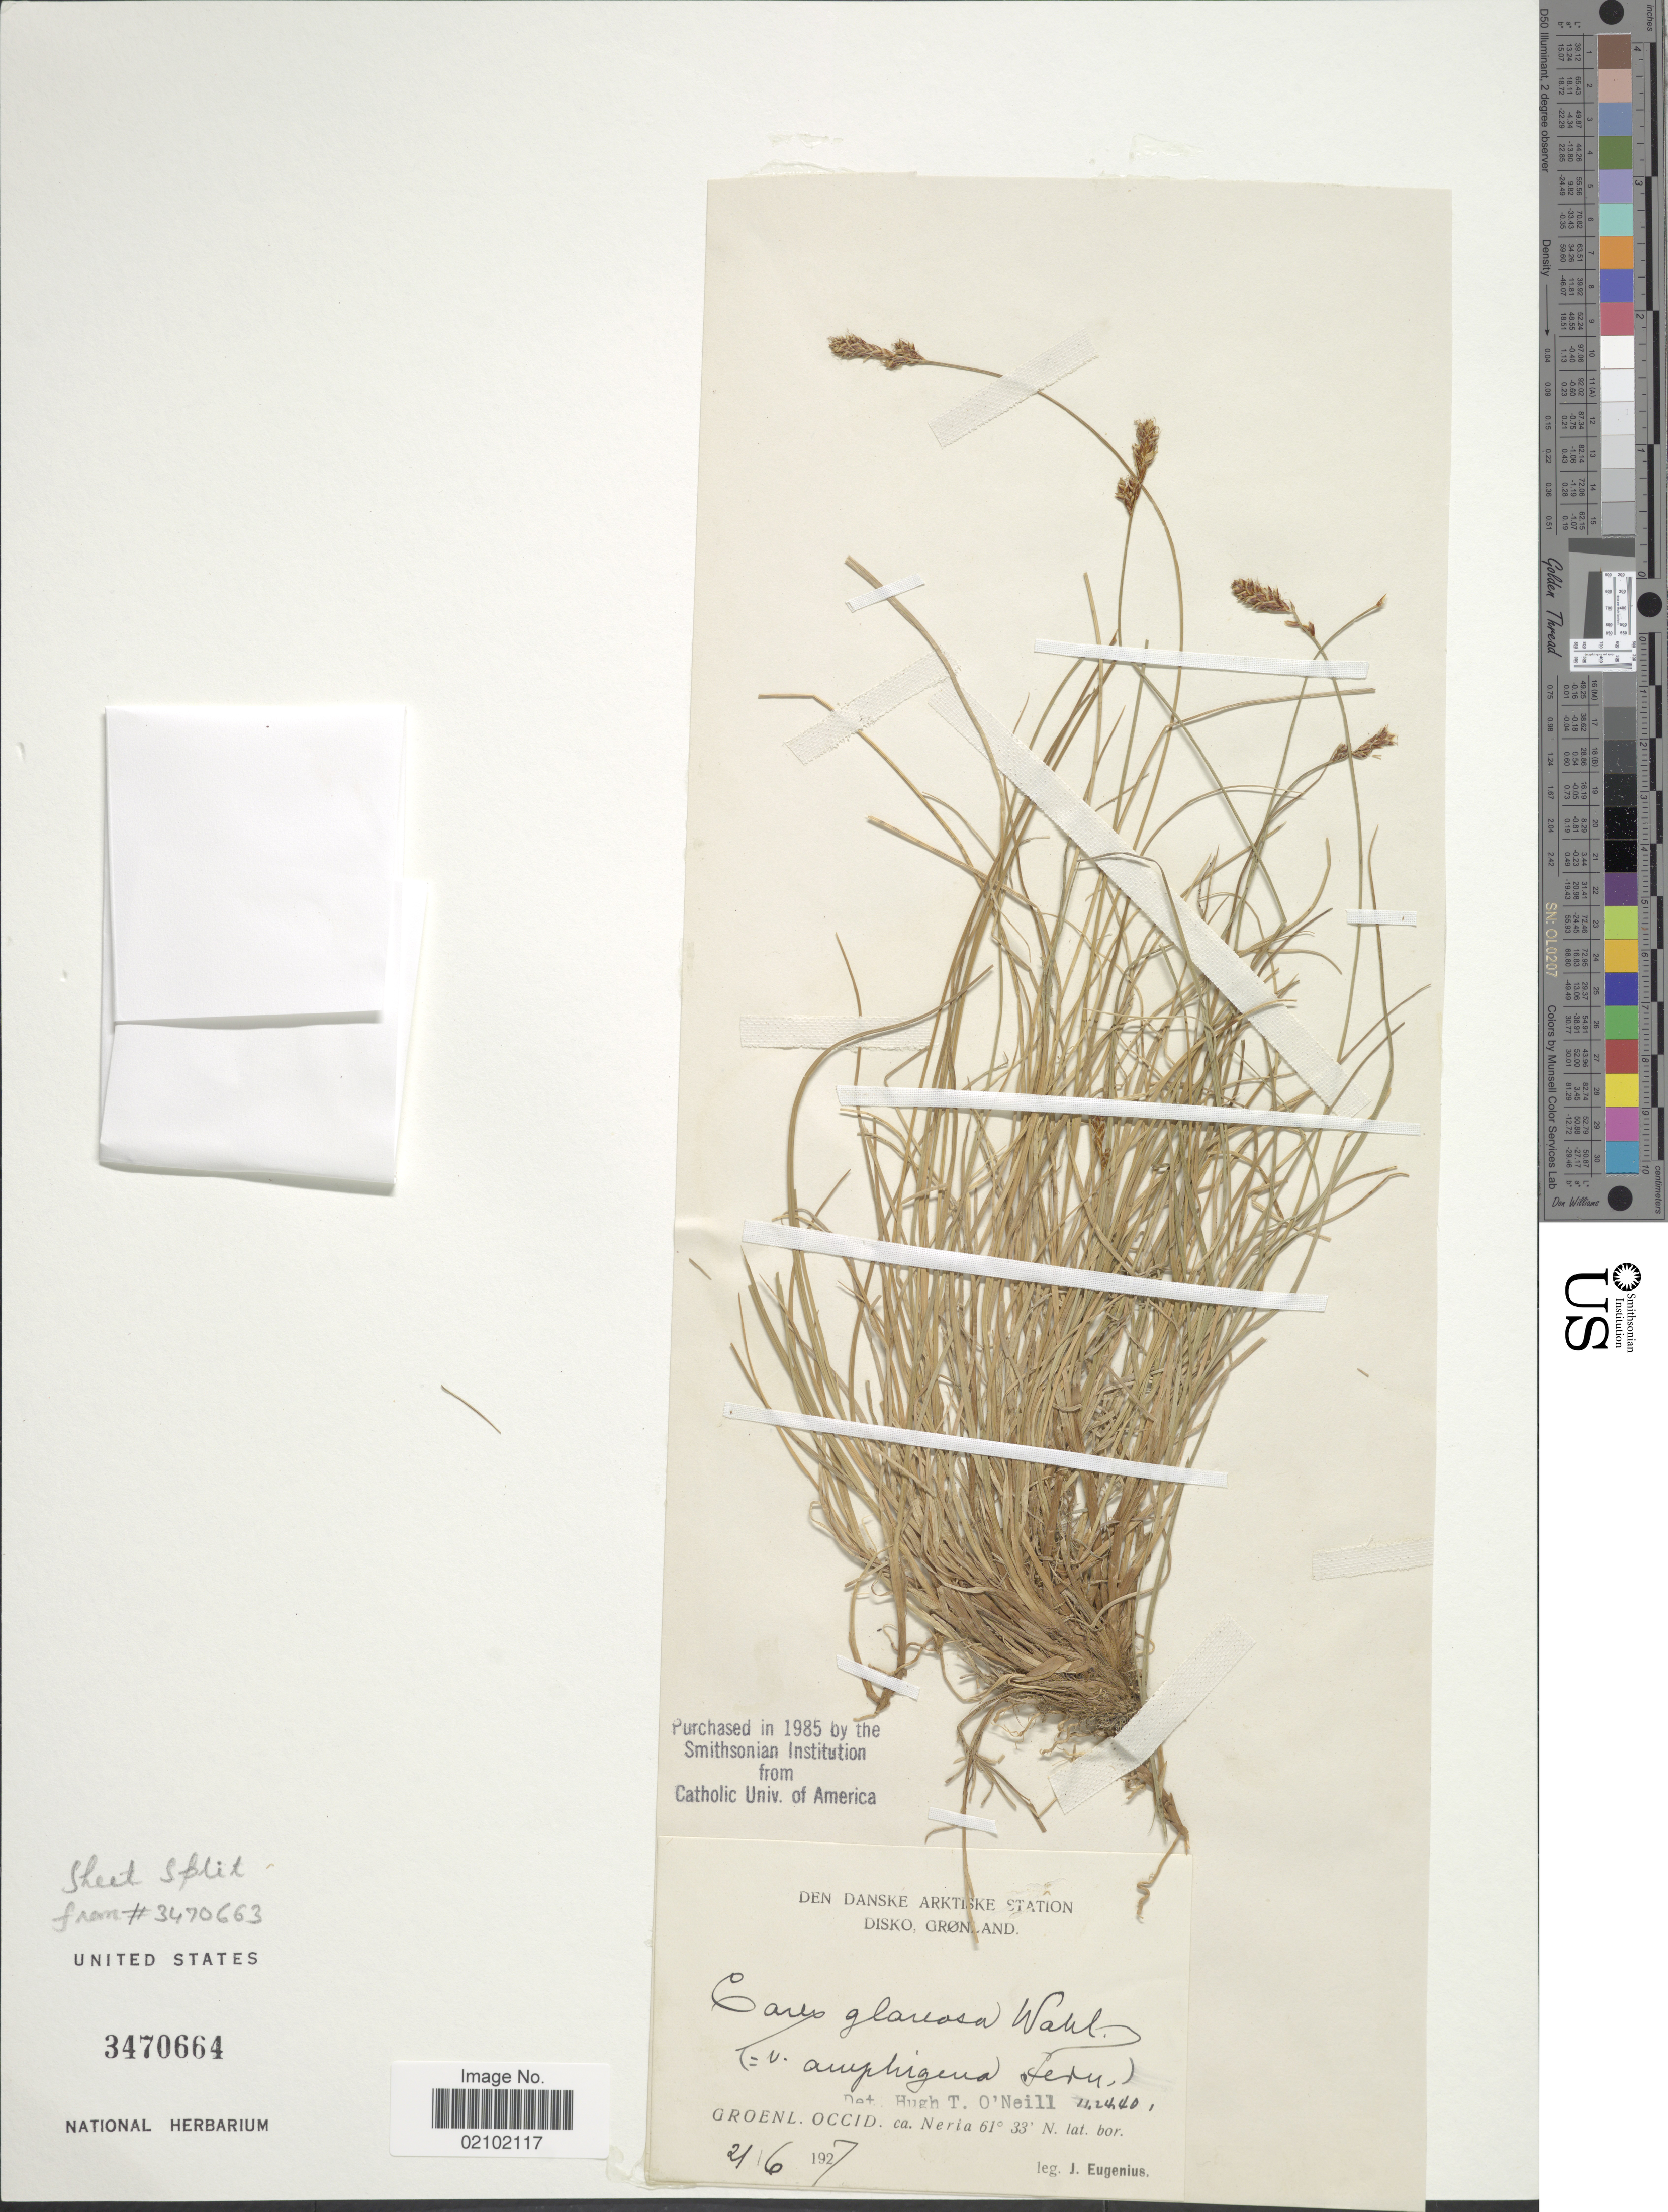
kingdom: Plantae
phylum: Tracheophyta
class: Liliopsida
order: Poales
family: Cyperaceae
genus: Carex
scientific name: Carex glareosa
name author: Schkuhr ex Wahlenb.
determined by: Strong, Mark T., (BOT), Smithsonian Institution - National Museum of Natural History (UNITED STATES)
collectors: J. Eugenius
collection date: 1927-06-21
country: Greenland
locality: Groenl. Occid. ca. Neria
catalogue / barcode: US 3470664